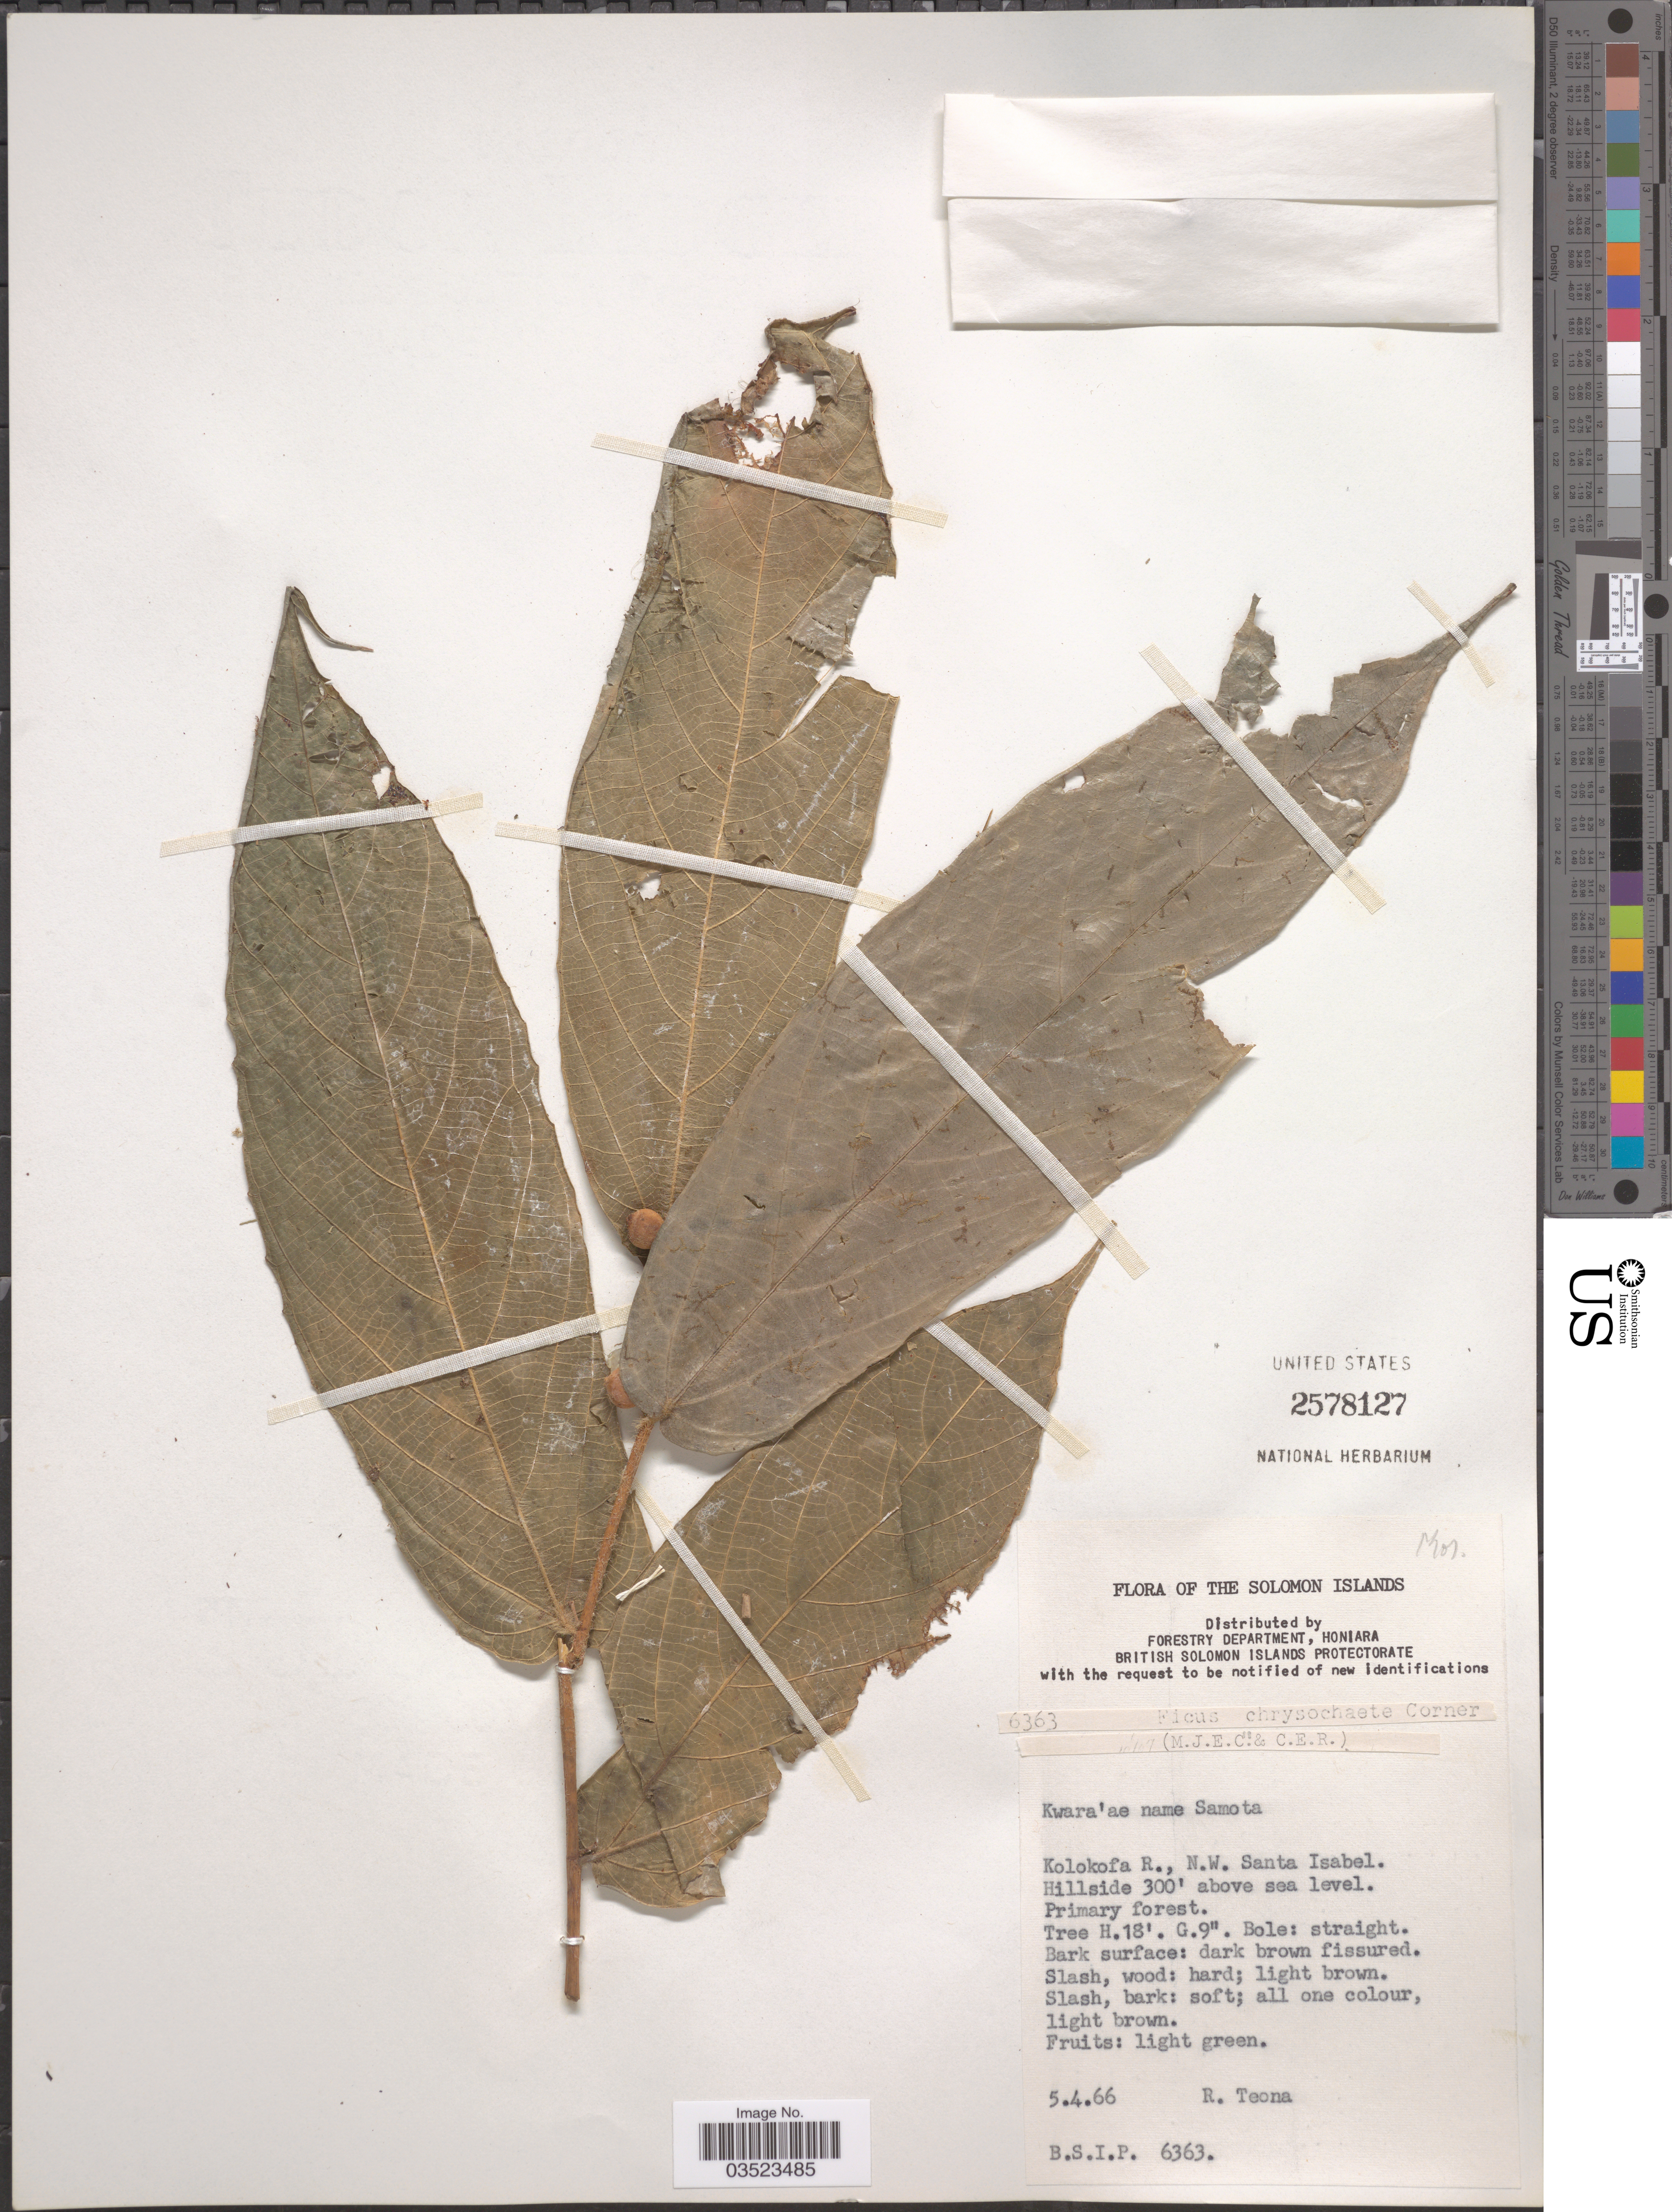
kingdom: Plantae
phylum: Tracheophyta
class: Magnoliopsida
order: Rosales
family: Moraceae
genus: Ficus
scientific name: Ficus chrysochaete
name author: Corner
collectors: R. Teona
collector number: B.S.I.P.6363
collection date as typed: Transcribed d/m/y: 5/4/66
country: Solomon Islands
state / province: Solomon Islands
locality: Kwara'ae name Samota. Kolokofa R., N.W. Santa Isabel. Hillside.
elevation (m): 91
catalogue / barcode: US 2578127